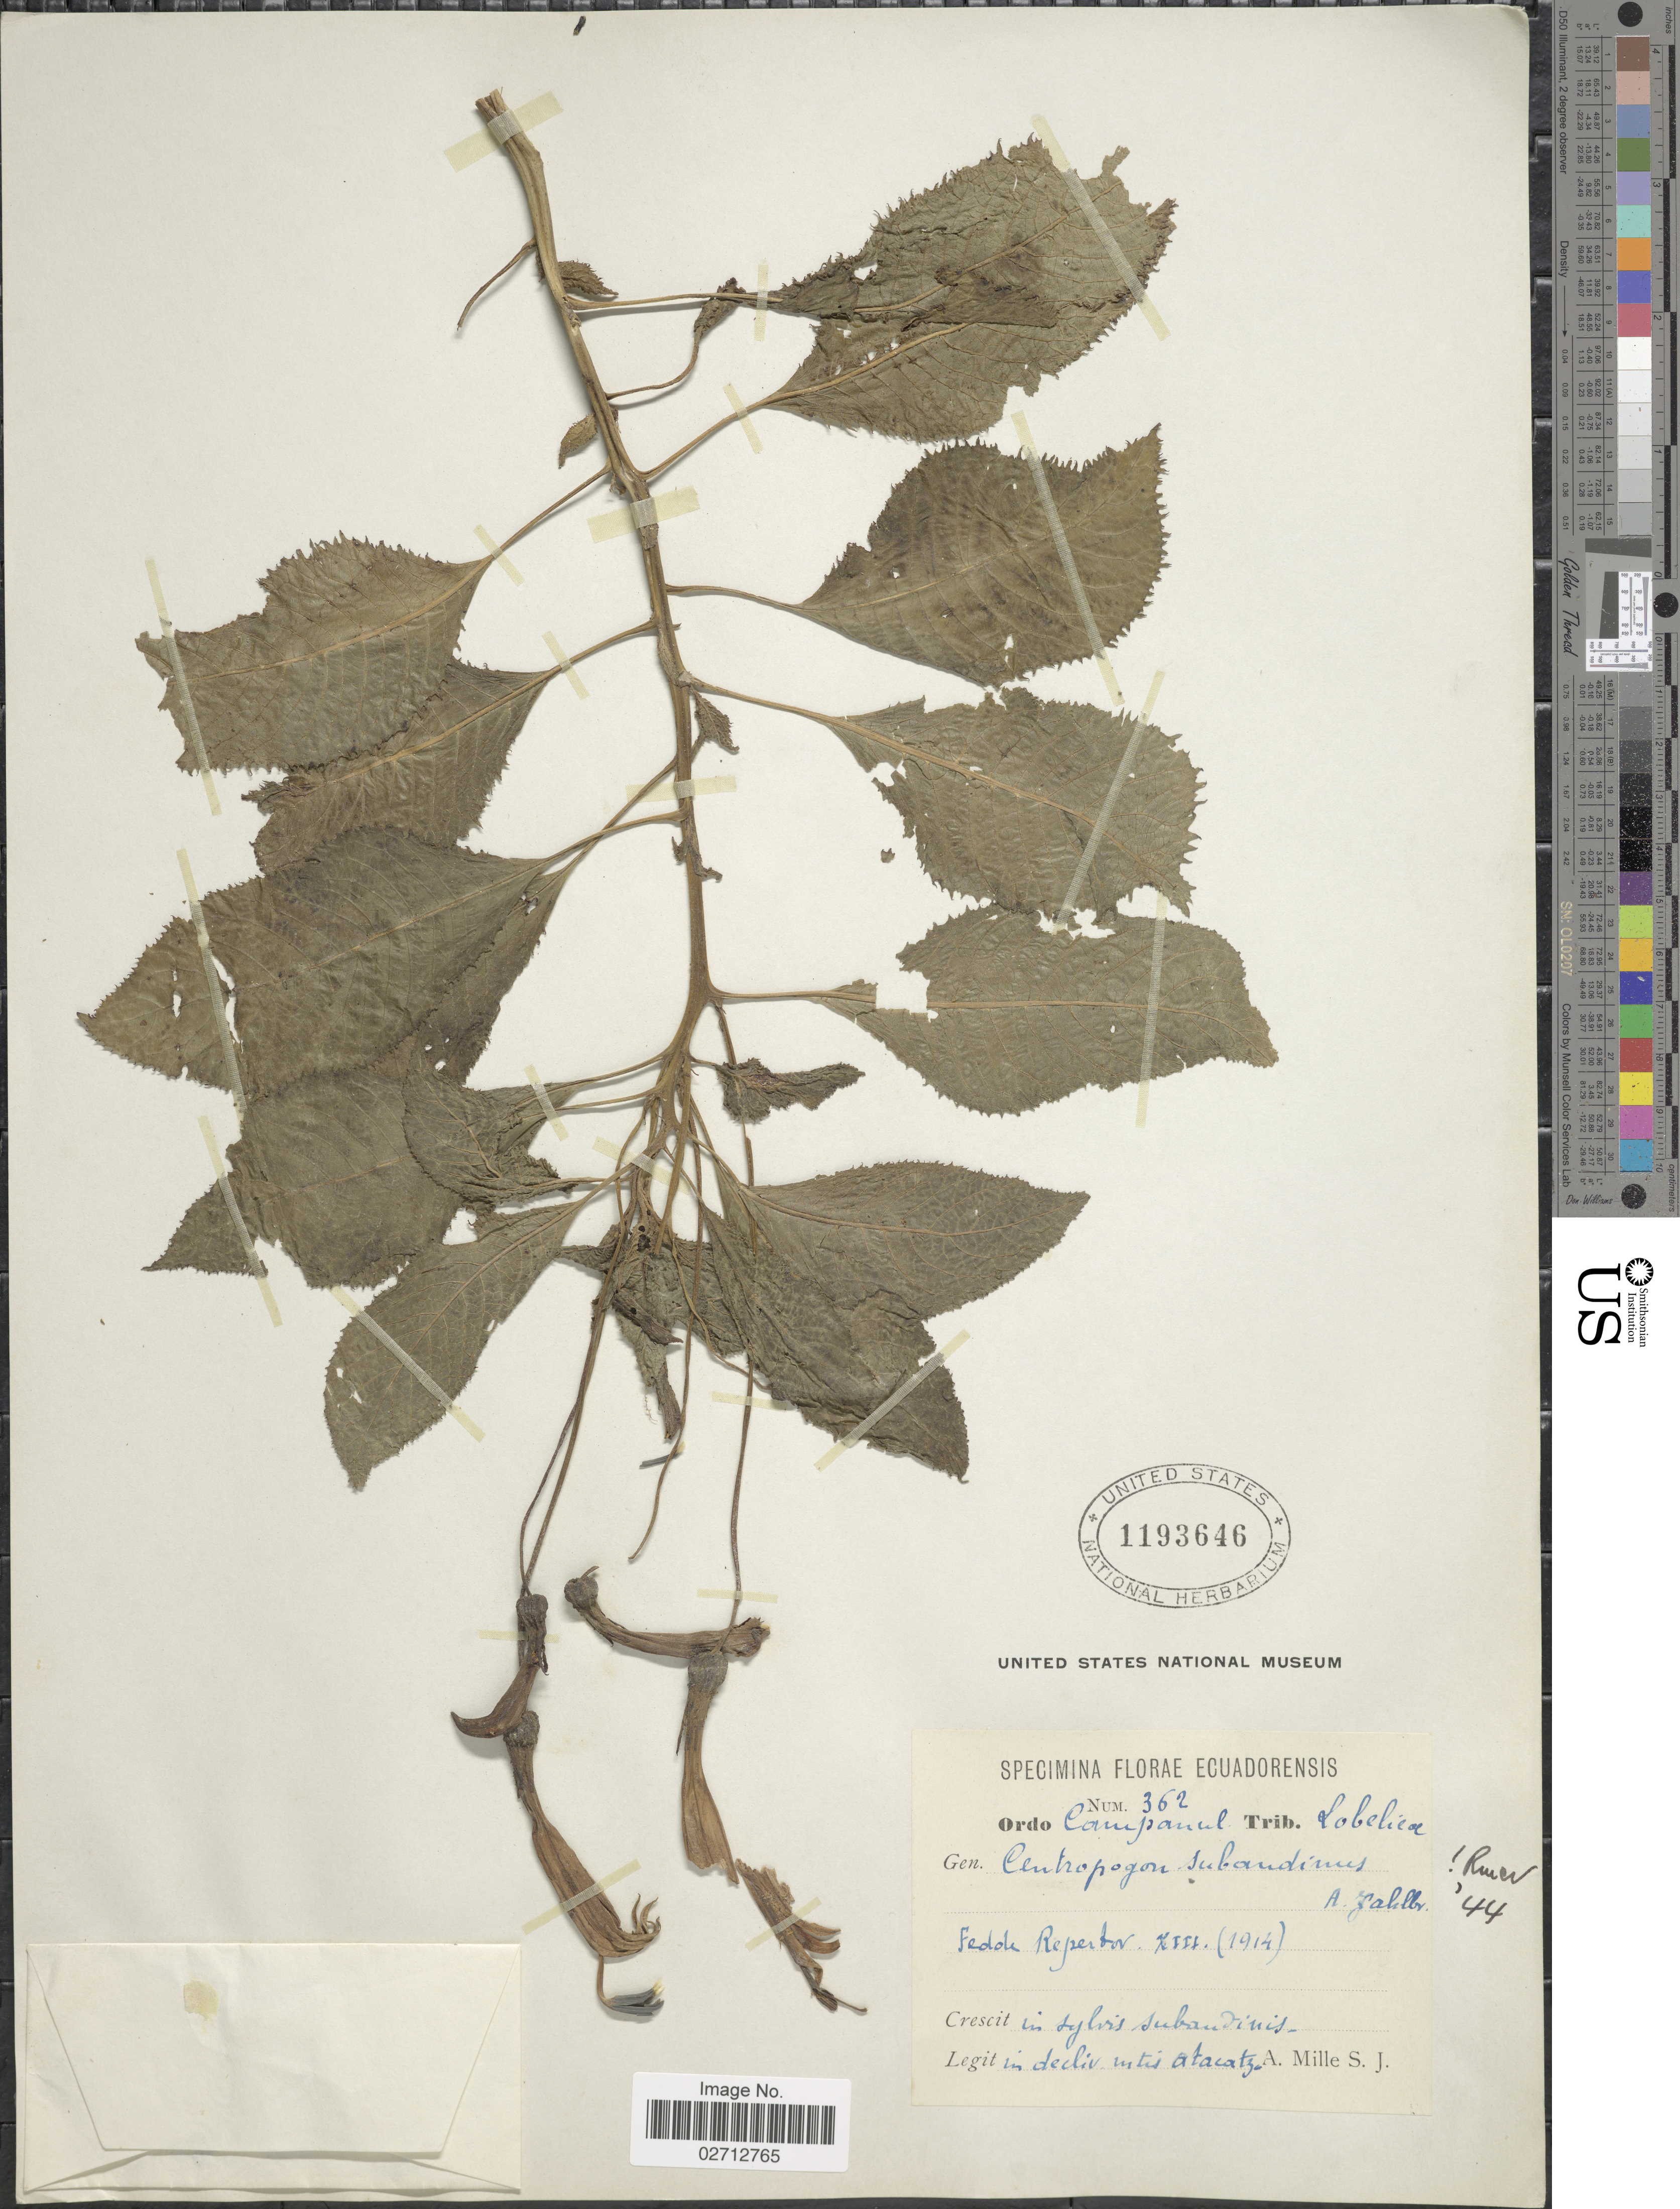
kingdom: Plantae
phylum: Tracheophyta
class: Magnoliopsida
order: Asterales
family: Campanulaceae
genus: Centropogon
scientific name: Centropogon subandinus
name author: Zahlbr.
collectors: A. Mille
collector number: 362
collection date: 1914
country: Ecuador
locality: Fedde Repertov. Atacatz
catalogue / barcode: US 1193646